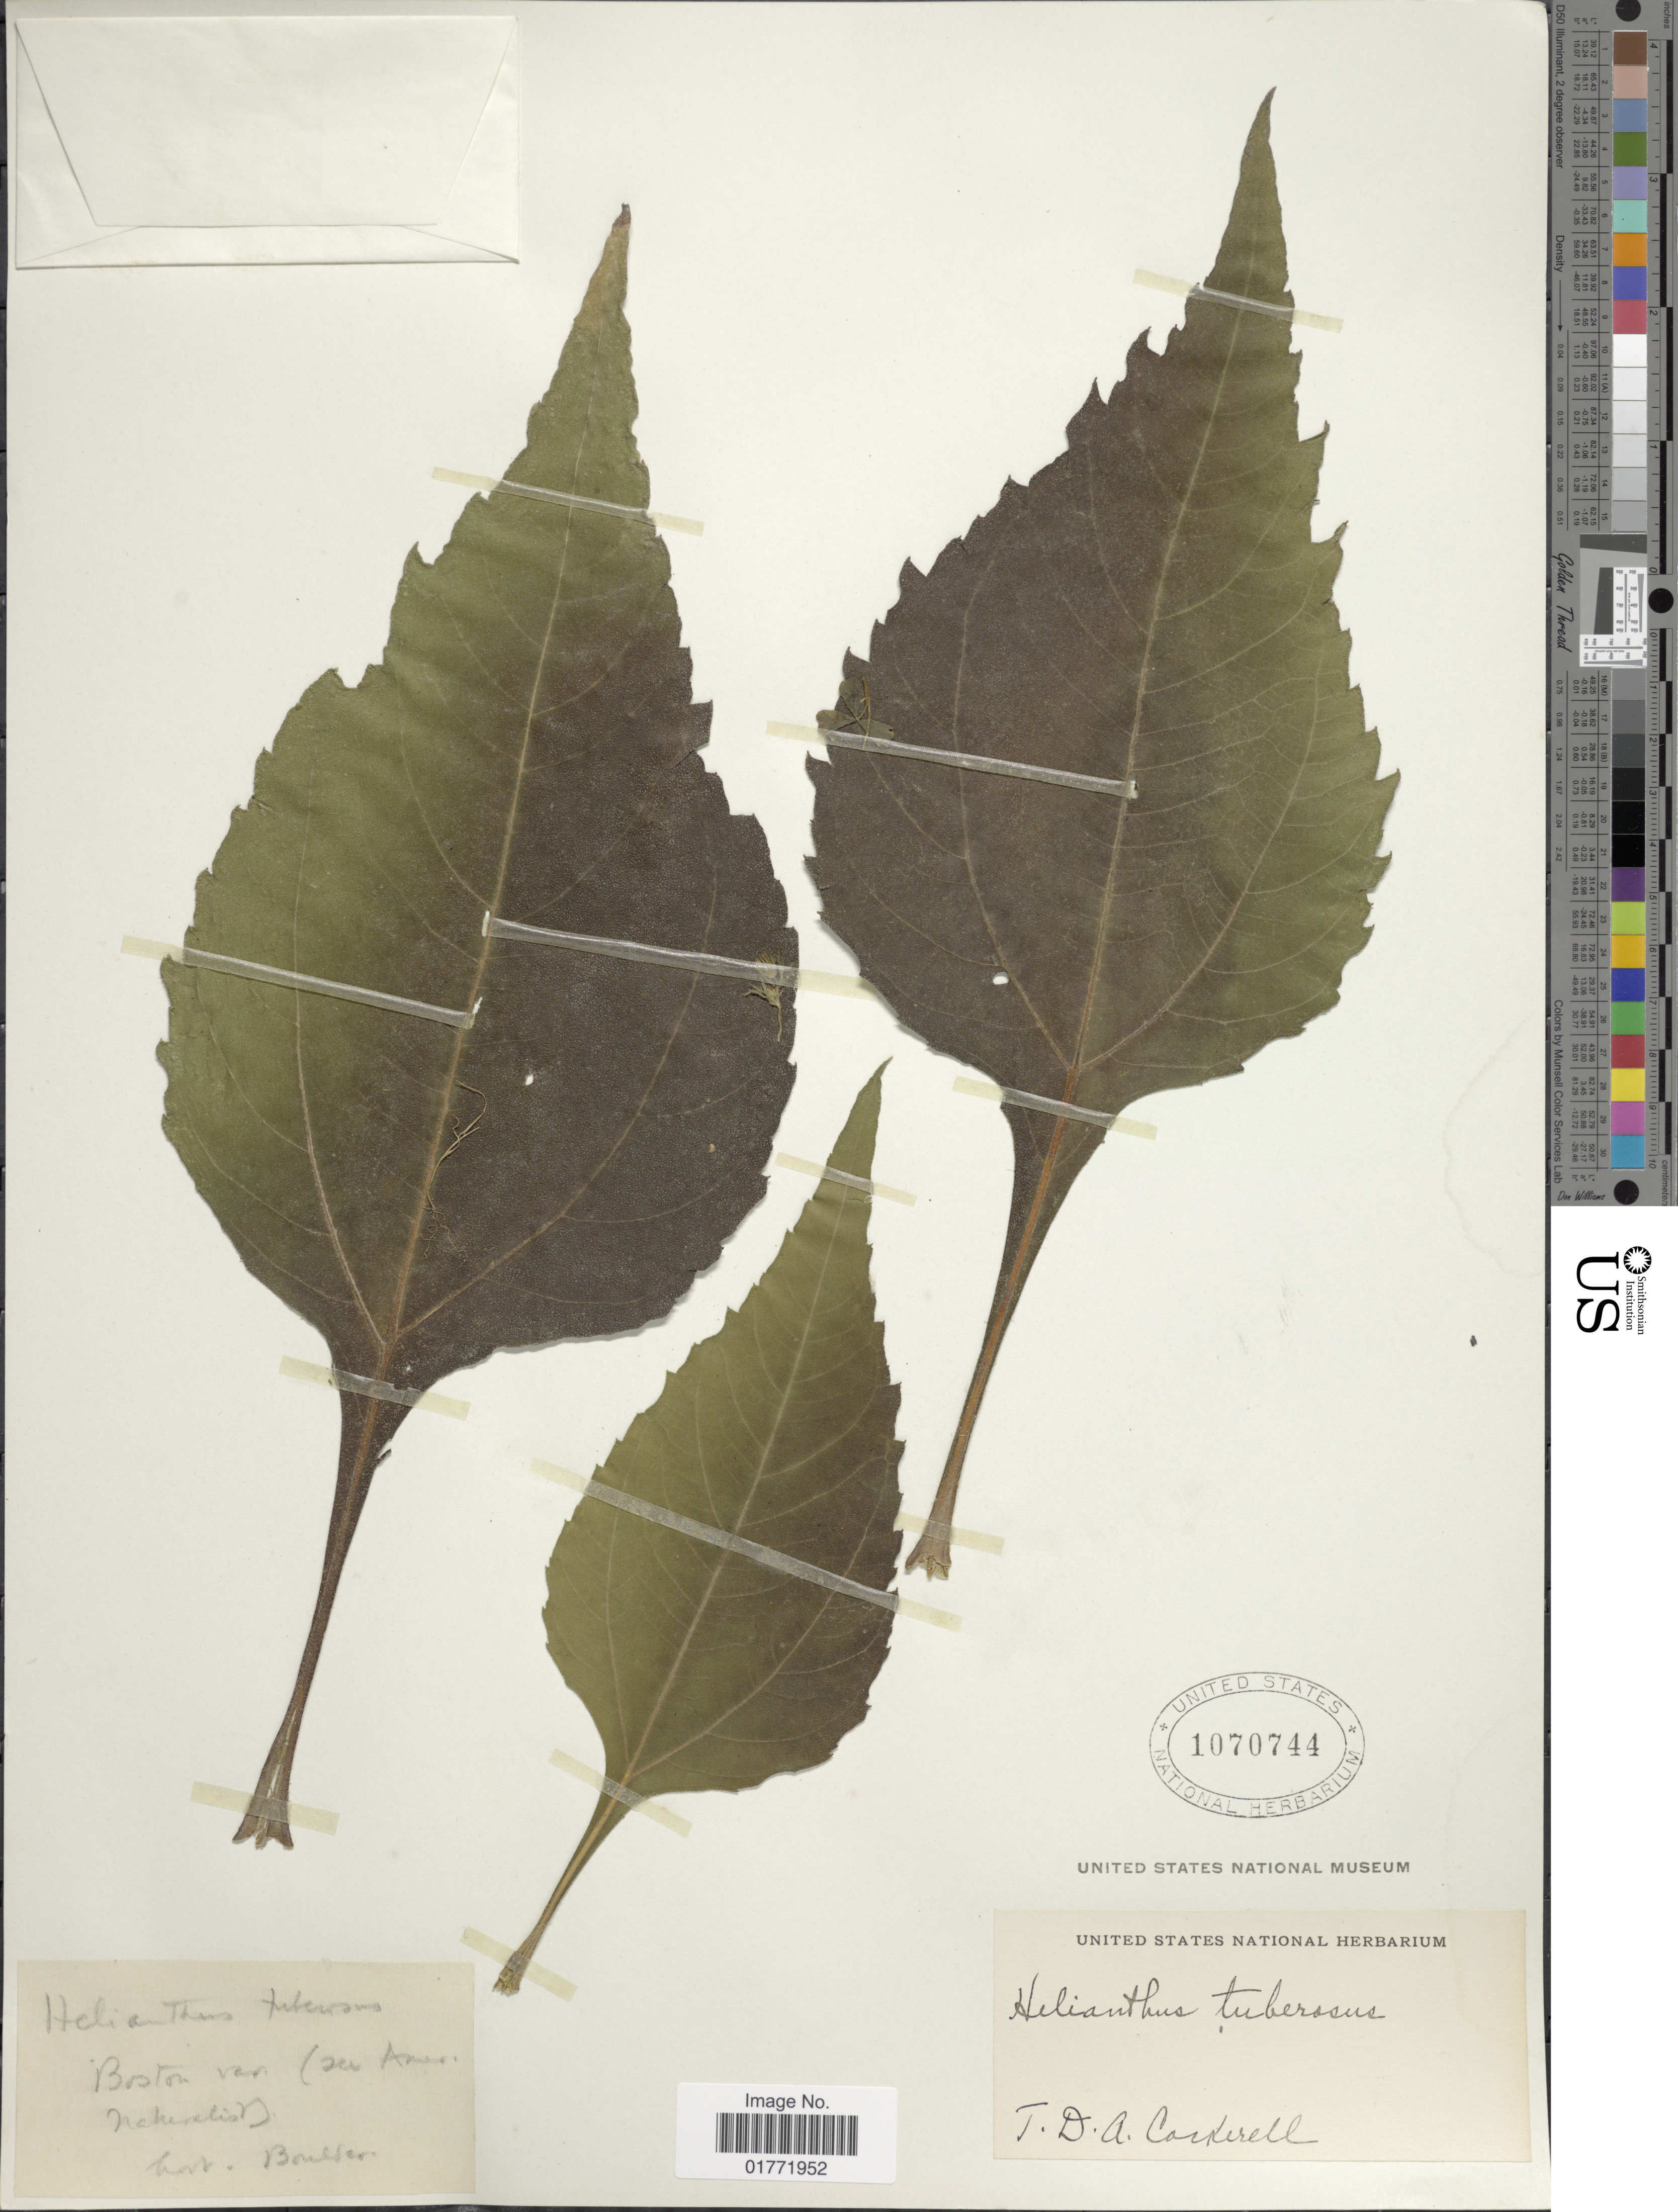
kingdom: Plantae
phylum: Tracheophyta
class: Magnoliopsida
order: Asterales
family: Asteraceae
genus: Helianthus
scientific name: Helianthus tuberosus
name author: L.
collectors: T. Cockerell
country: United States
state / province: Colorado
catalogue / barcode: US 1070744